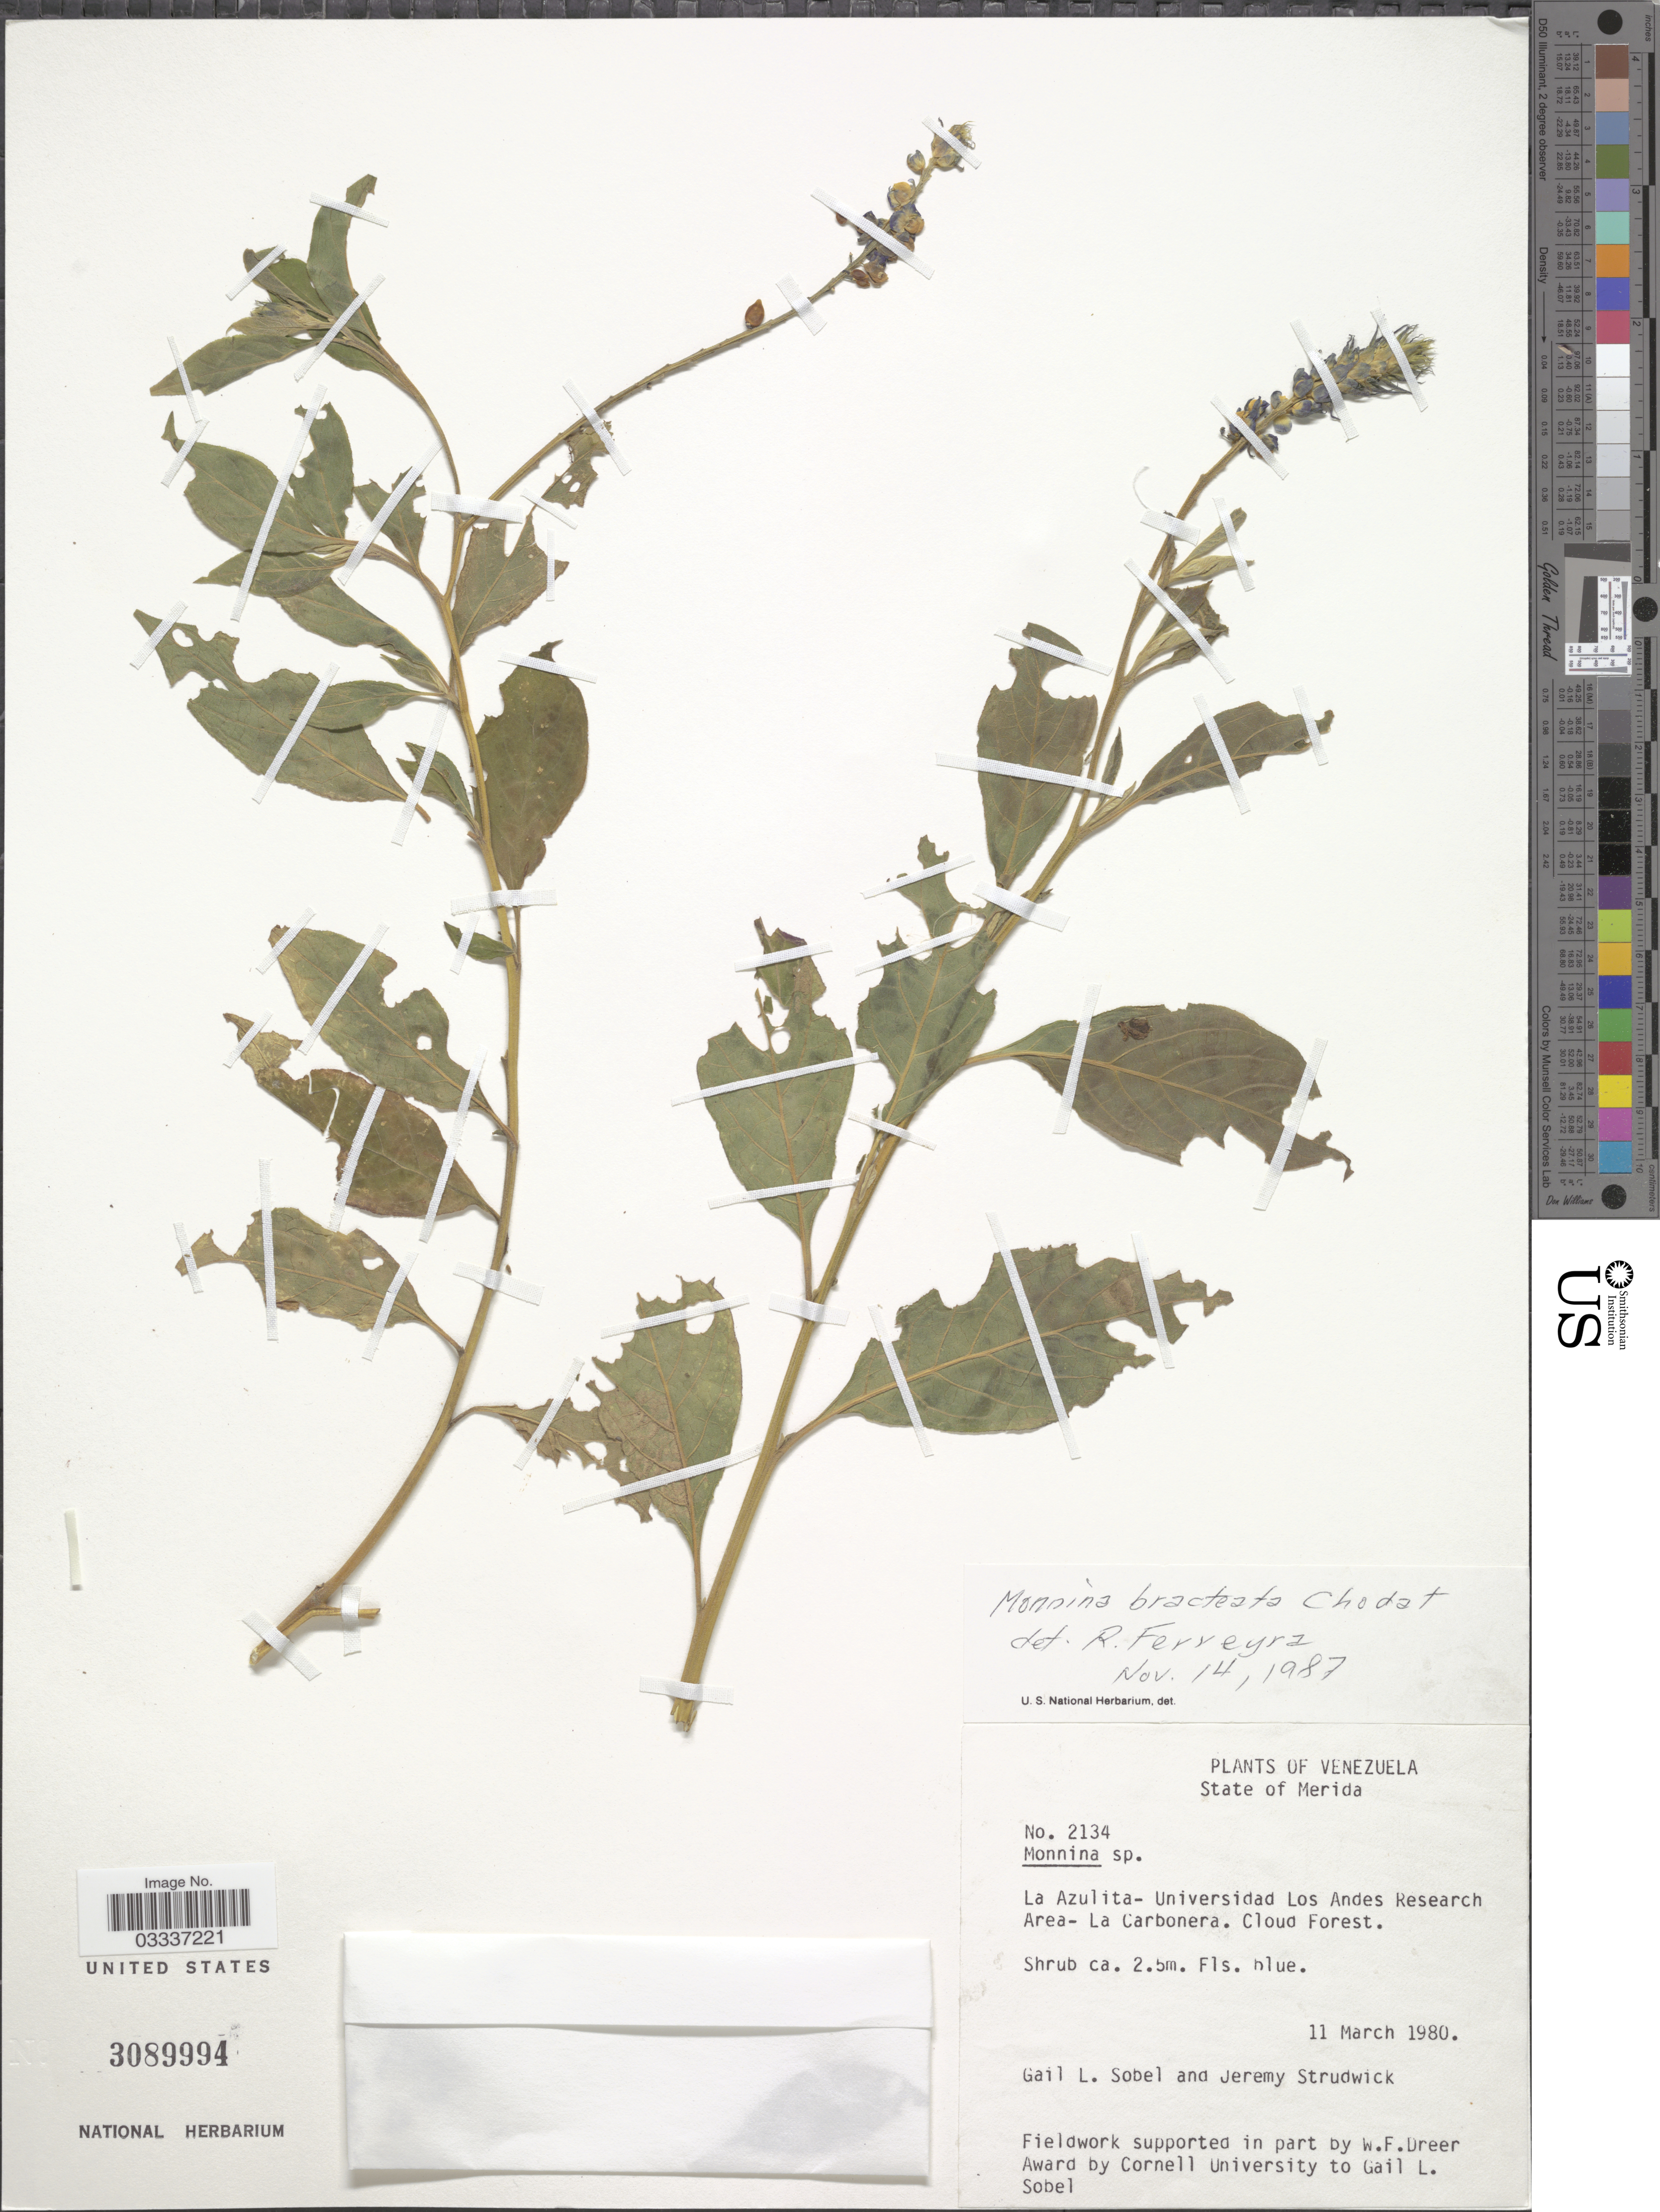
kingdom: Plantae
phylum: Tracheophyta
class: Magnoliopsida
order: Fabales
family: Polygalaceae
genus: Monnina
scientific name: Monnina bracteata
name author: Chodat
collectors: G. L. Sobel & J. J. Strudwick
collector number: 2134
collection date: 1980-03-11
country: Venezuela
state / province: Mérida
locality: La Azulita-Universidad Los Andes Research Area- La Carbonera.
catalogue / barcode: US 3089994